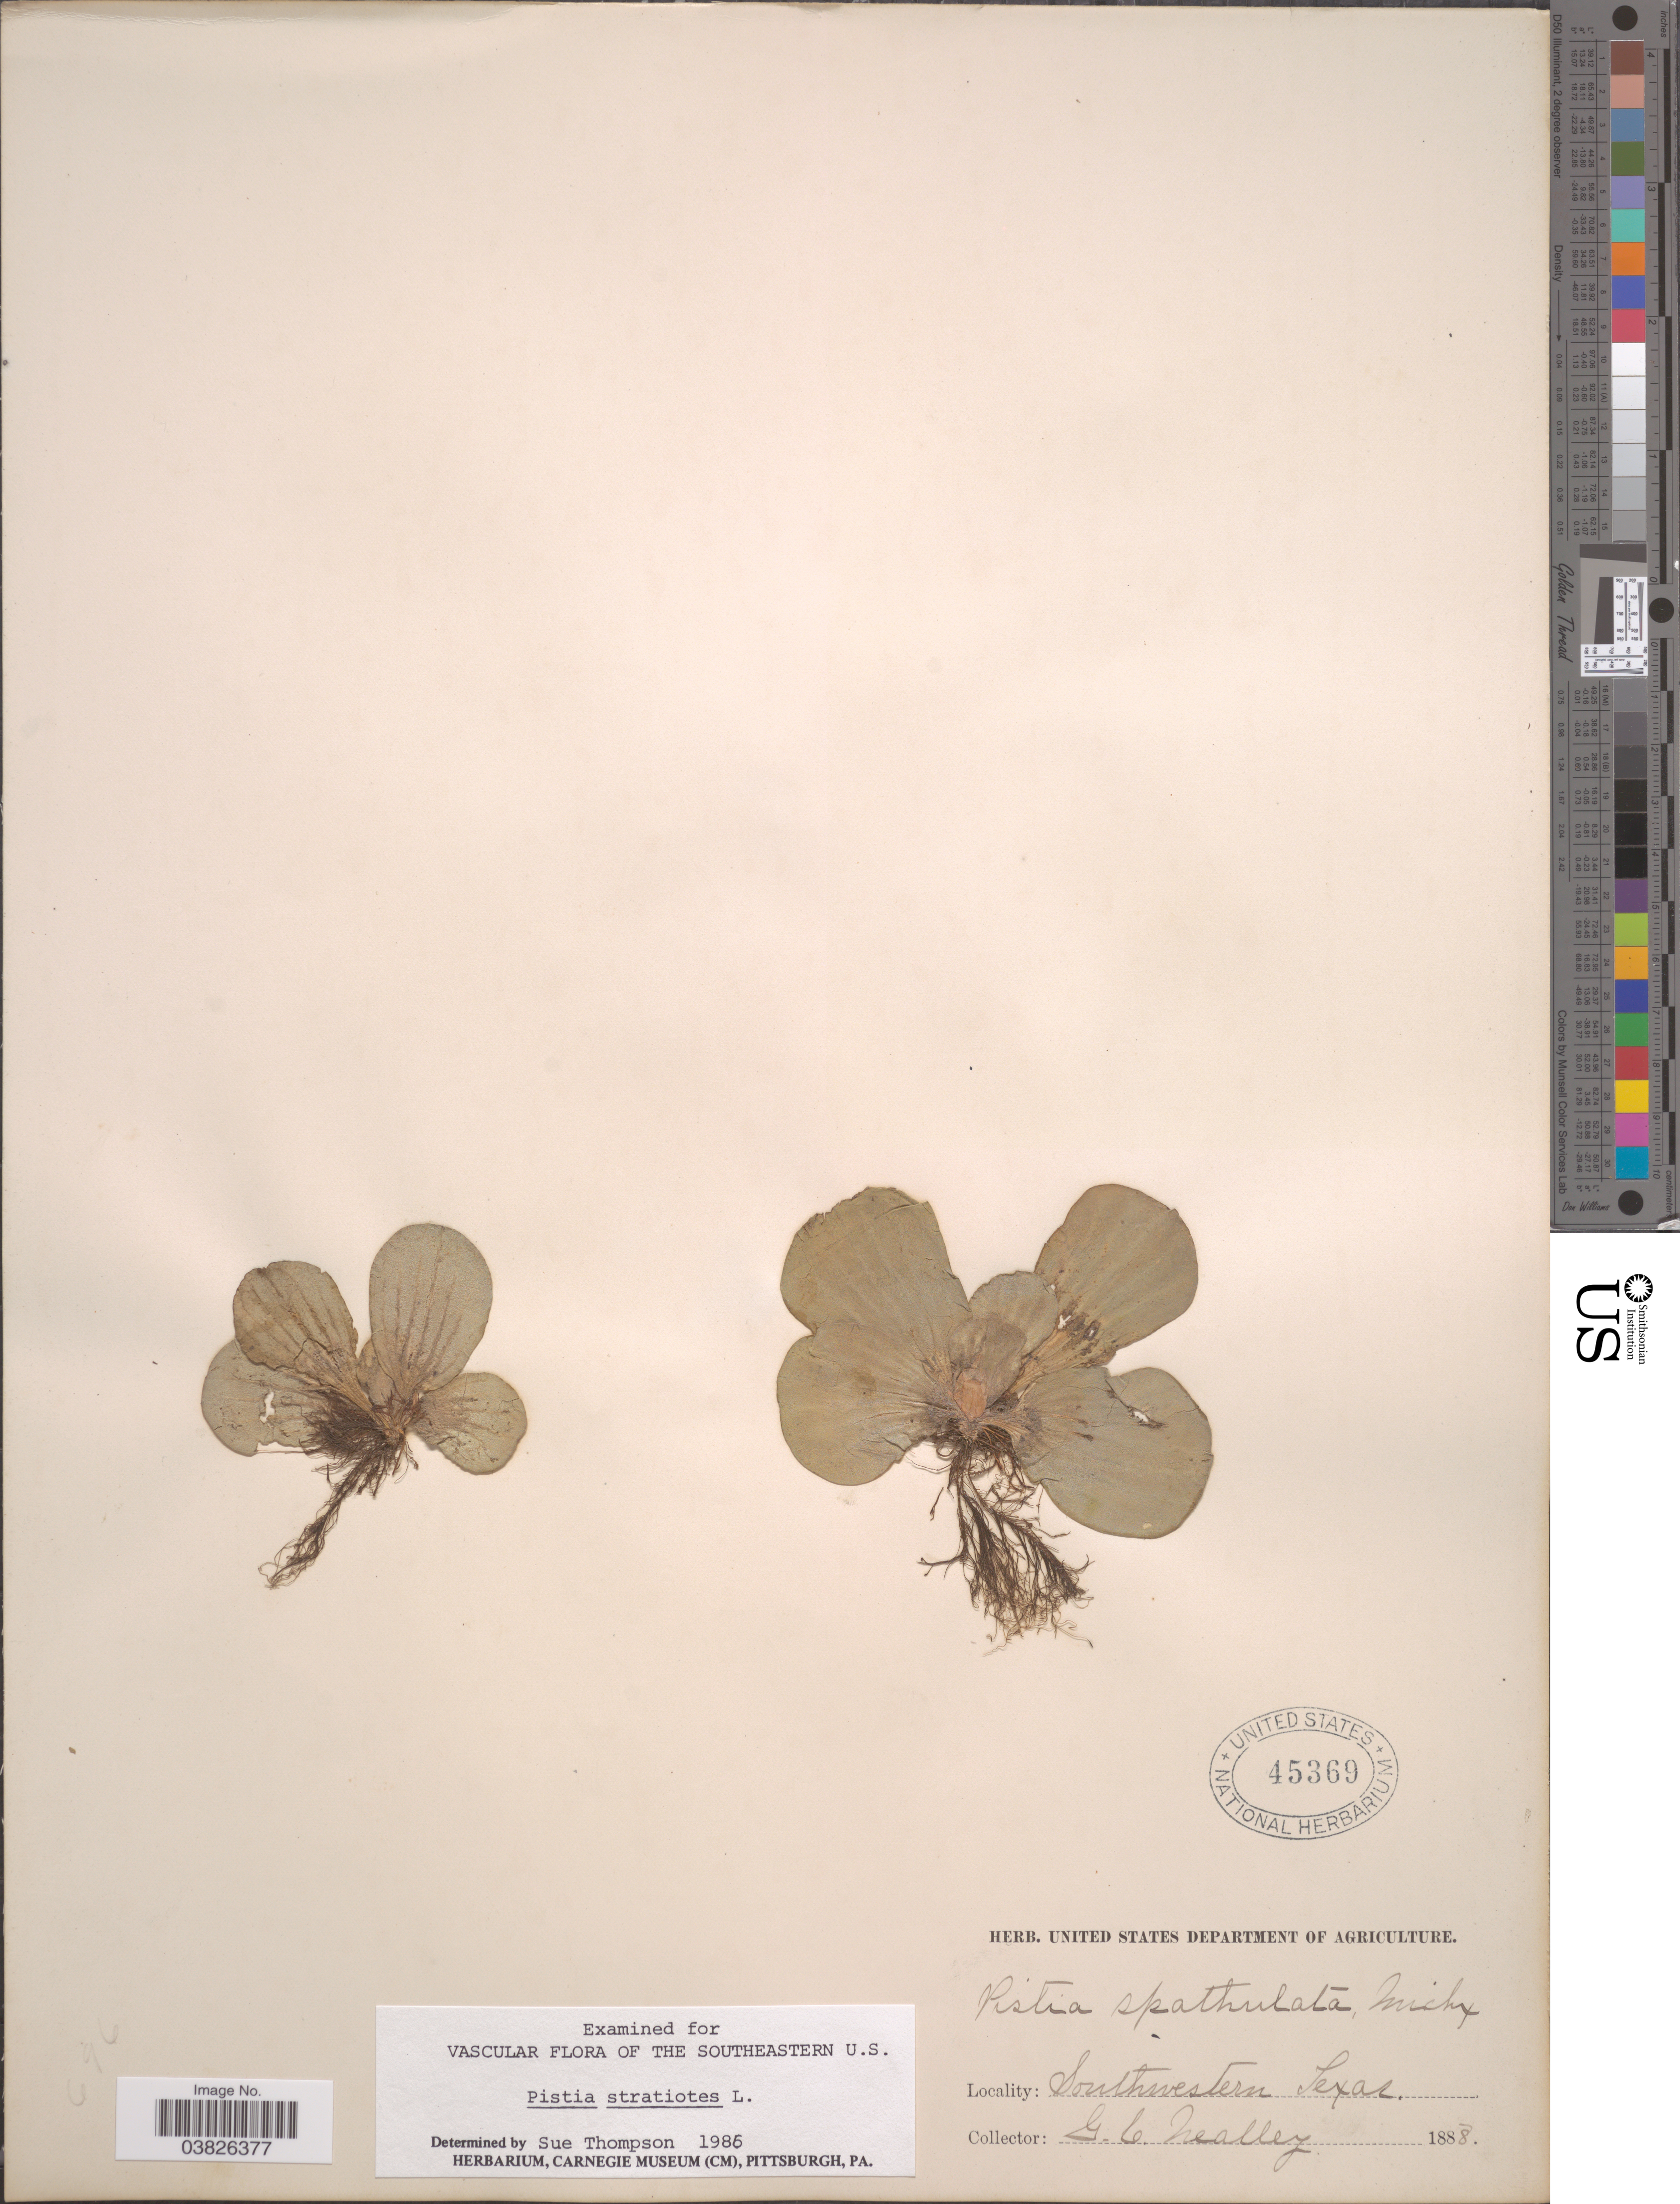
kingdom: Plantae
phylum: Tracheophyta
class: Liliopsida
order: Alismatales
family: Araceae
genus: Pistia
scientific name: Pistia stratiotes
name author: L.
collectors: G. C. Nealley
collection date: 1888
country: United States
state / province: Texas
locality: Southwestern Texas.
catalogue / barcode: US 45369